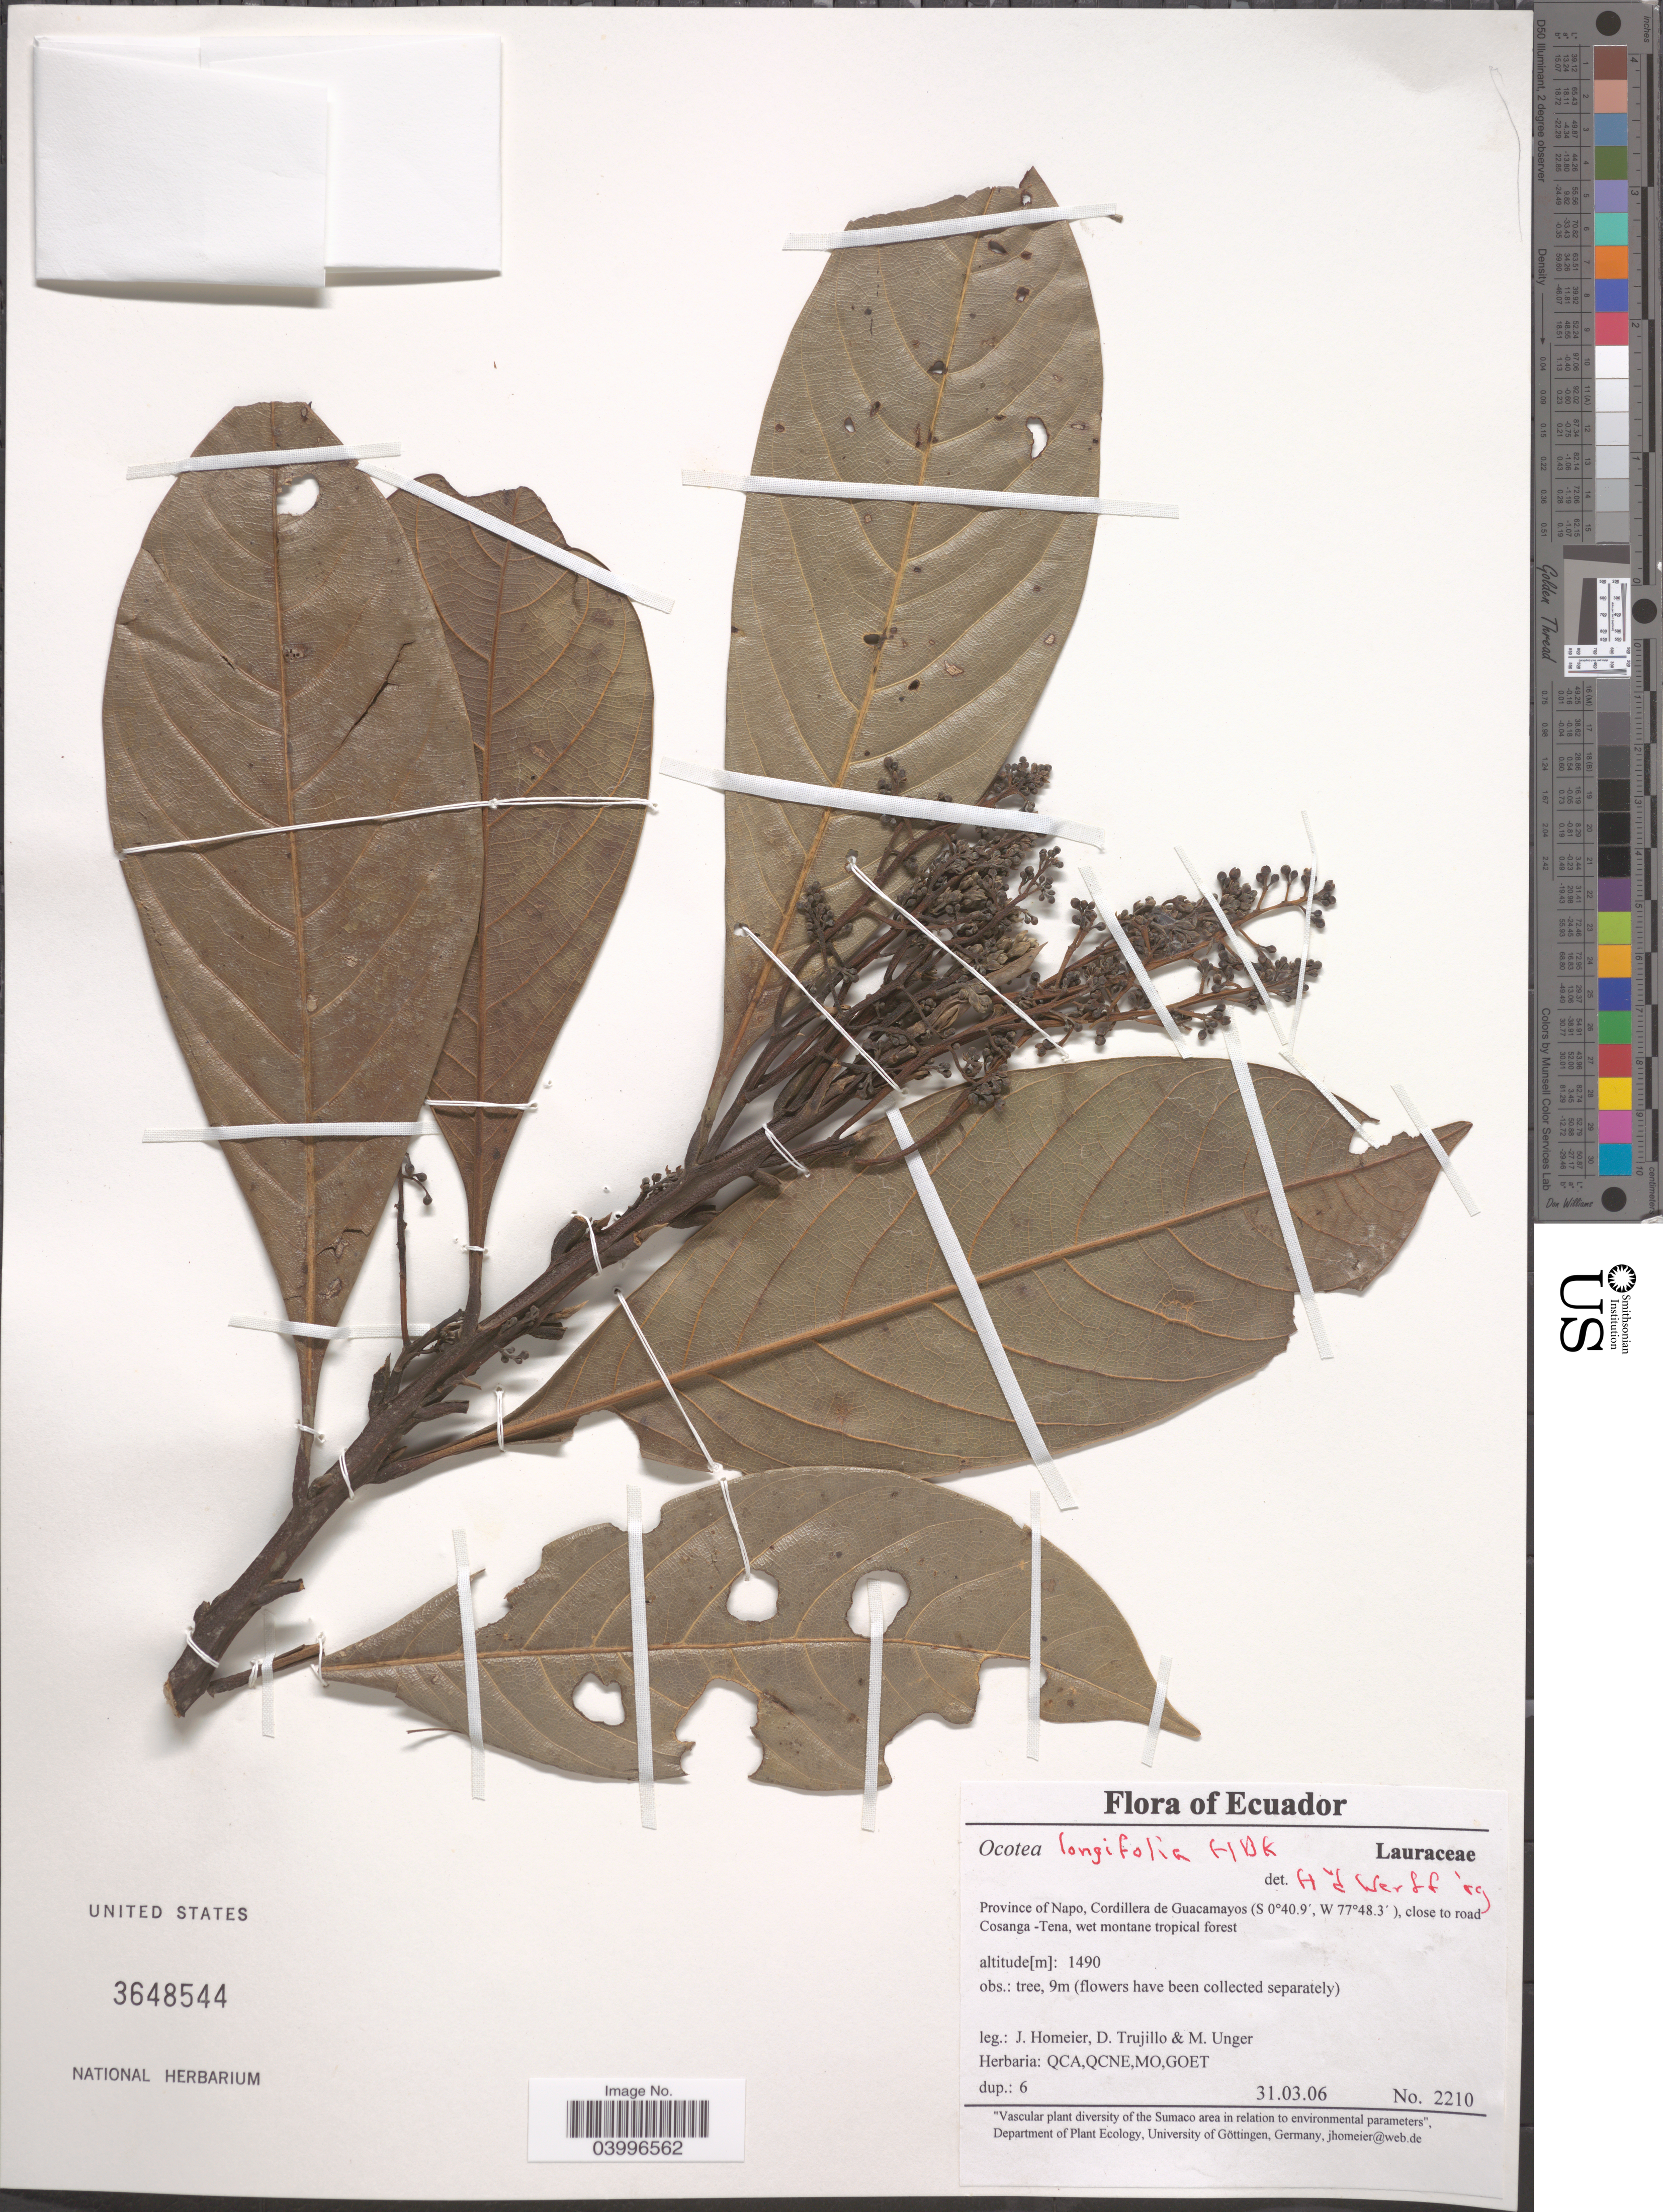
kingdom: Plantae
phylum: Tracheophyta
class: Magnoliopsida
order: Laurales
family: Lauraceae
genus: Ocotea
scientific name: Ocotea longifolia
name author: Kunth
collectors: J. Homeier, D. Trujillo & M. Unger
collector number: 2210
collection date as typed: Transcribed d/m/y: 31/3/6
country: Ecuador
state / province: Napo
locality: Cordillera de Guacamayos, close to road Cosanga - Tena.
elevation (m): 1490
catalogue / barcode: US 3648544